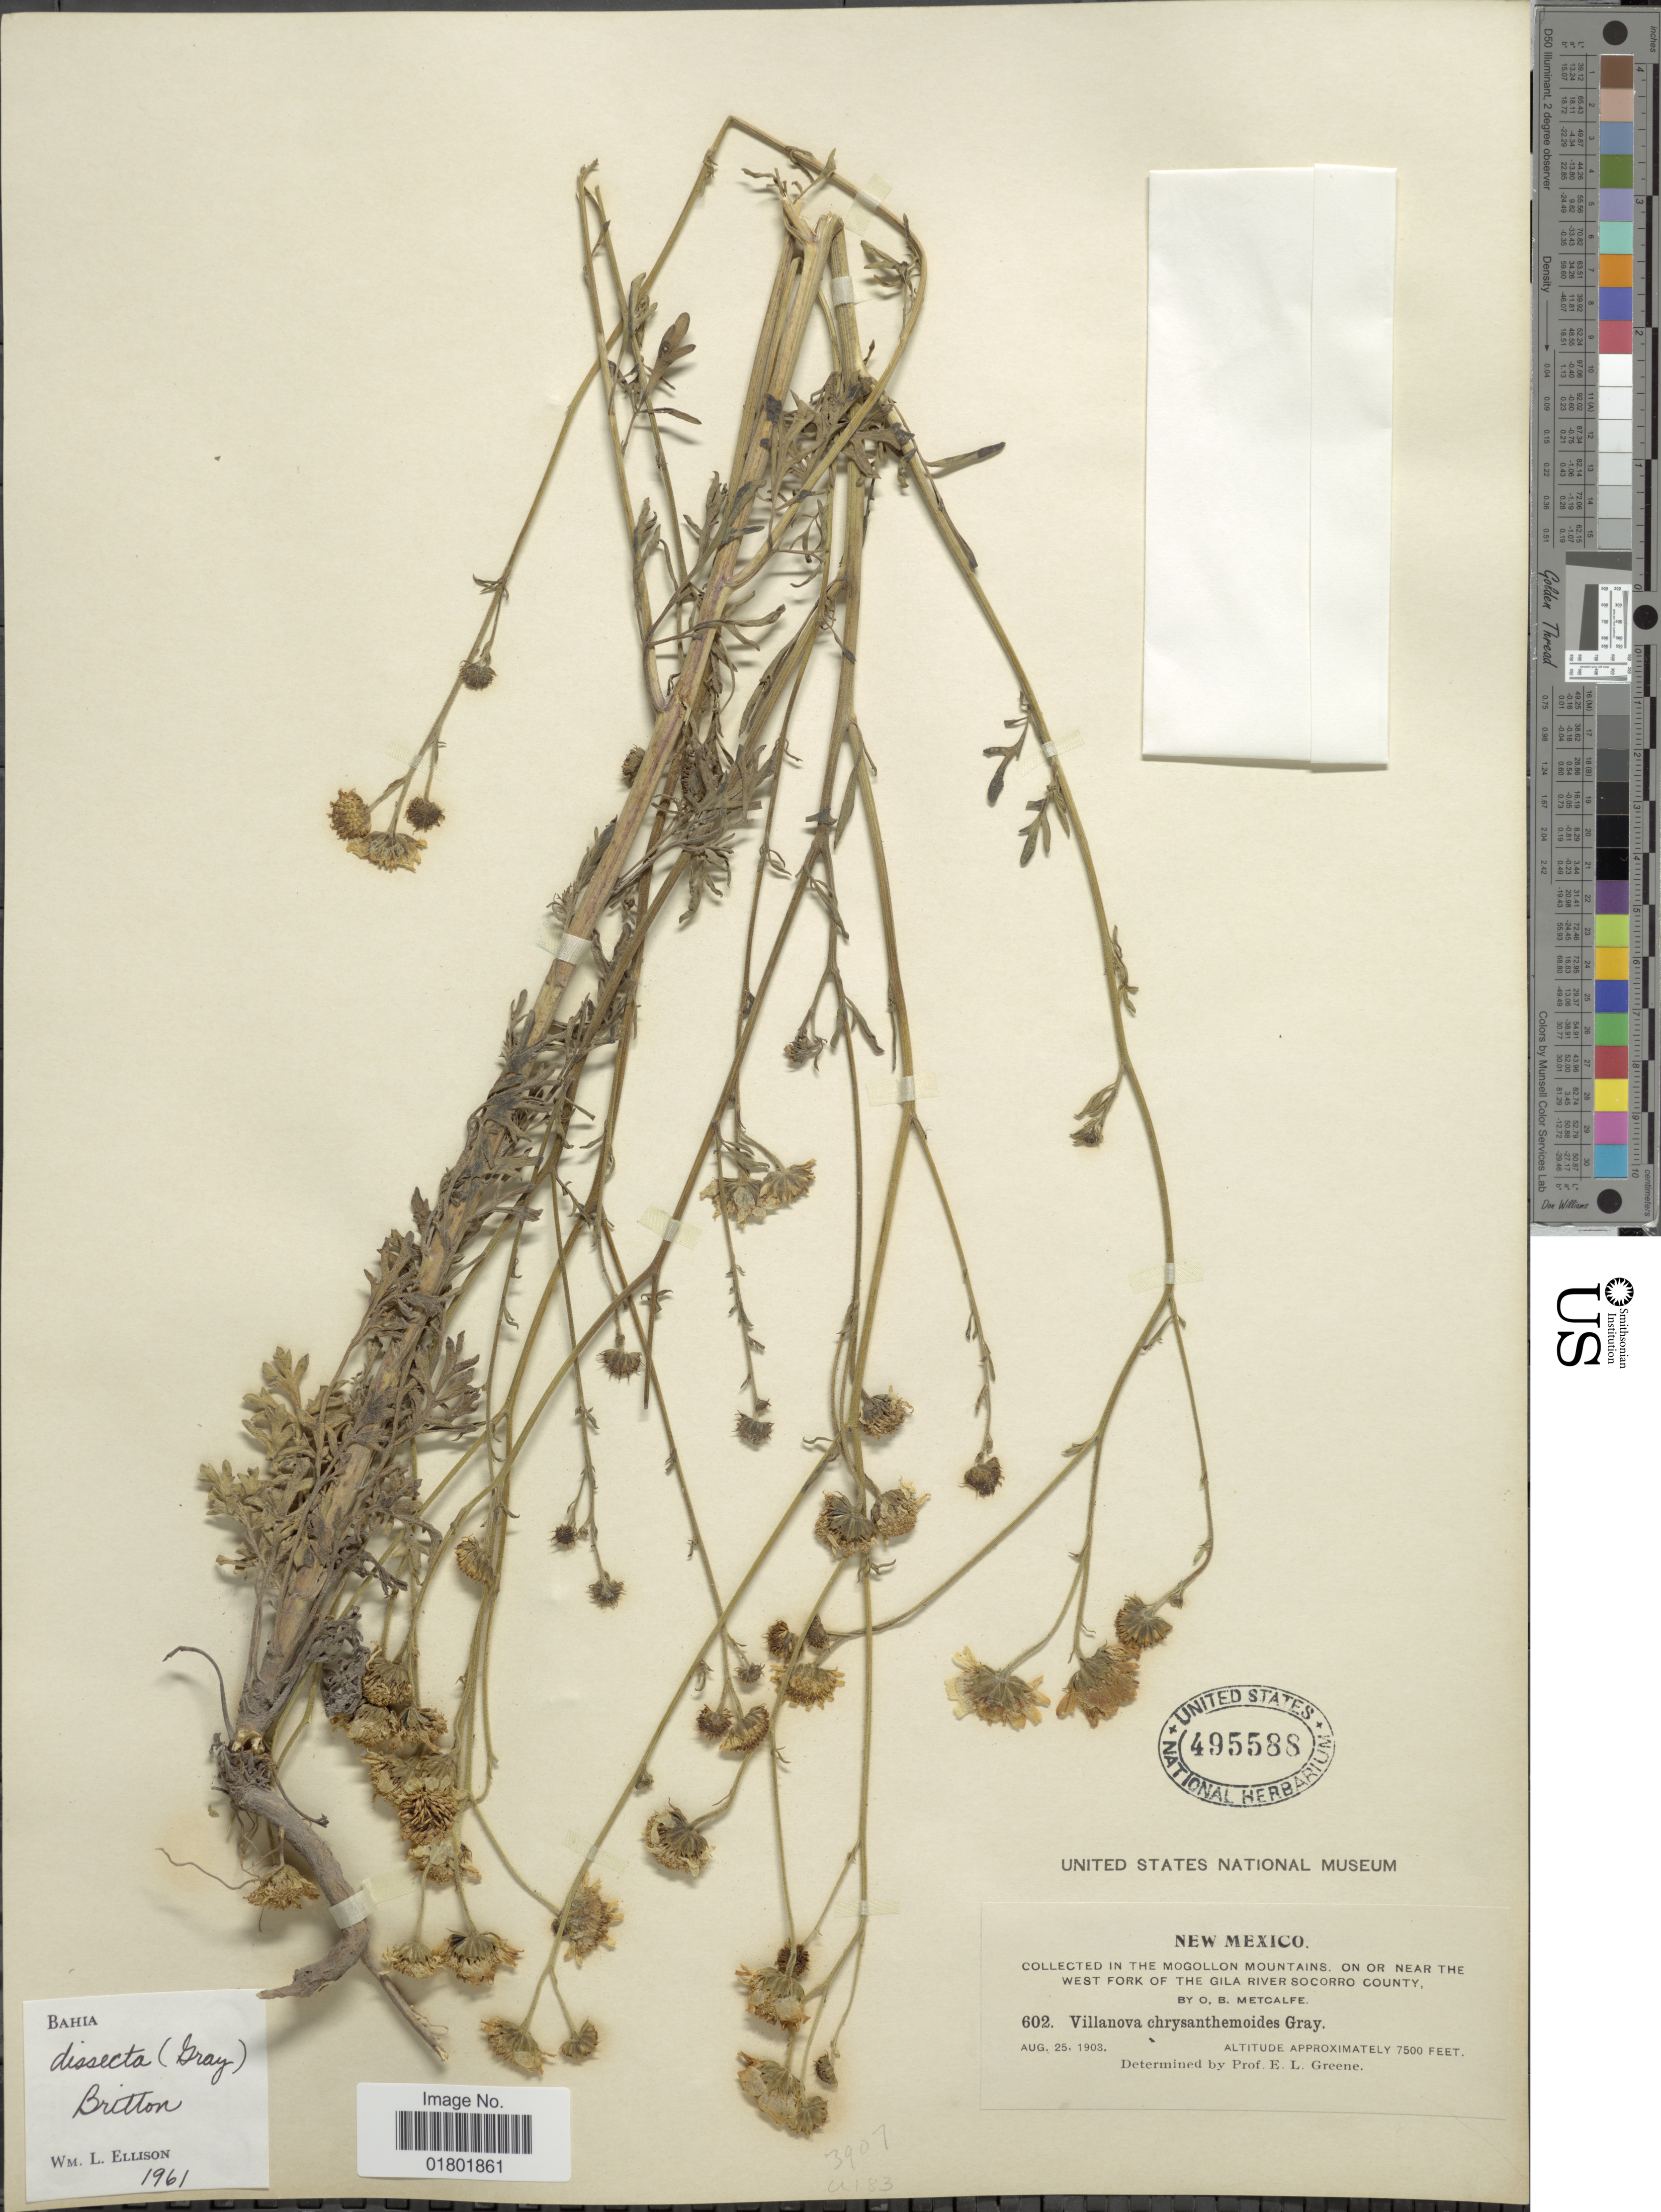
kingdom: Plantae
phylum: Tracheophyta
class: Magnoliopsida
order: Asterales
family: Asteraceae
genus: Bahia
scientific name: Bahia dissecta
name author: (A. Gray) Britton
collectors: O. B. Metcalfe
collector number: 602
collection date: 1903-08-25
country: United States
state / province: New Mexico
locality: In the Mogollon Mountains, on or near the West Fork of the Gila River Socorro County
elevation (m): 2286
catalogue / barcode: US 495588